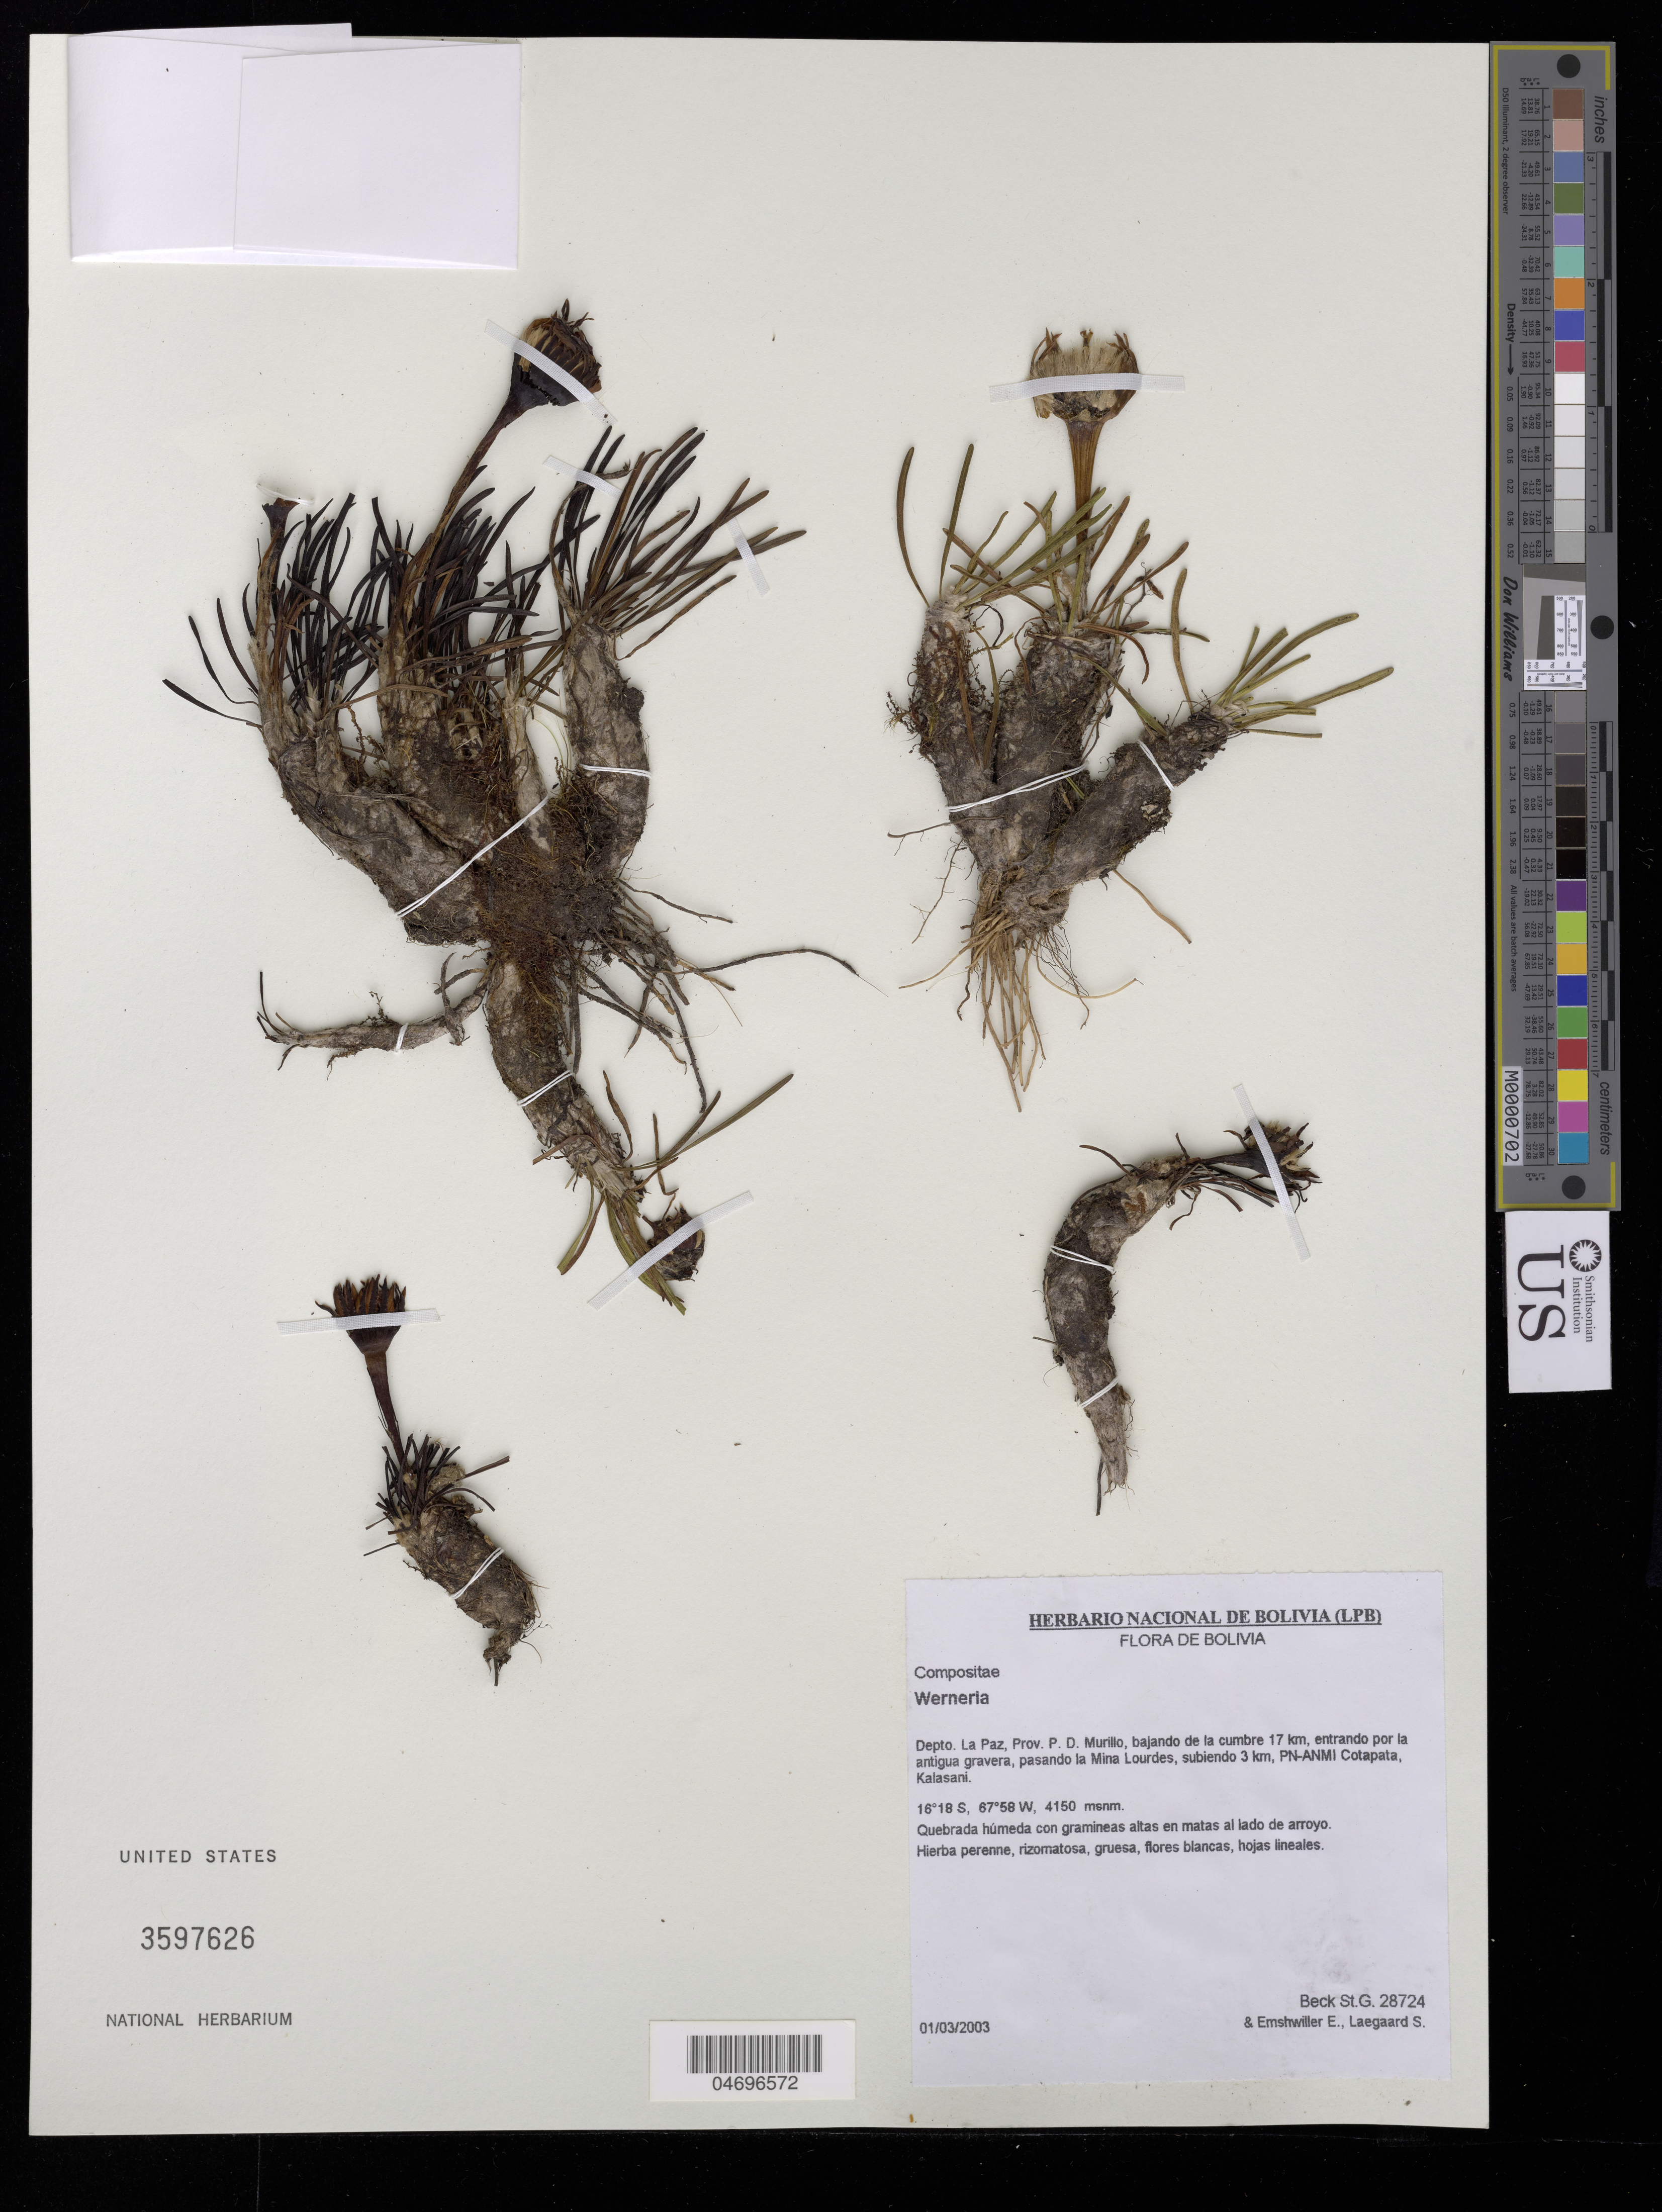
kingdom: Plantae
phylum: Tracheophyta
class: Magnoliopsida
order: Asterales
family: Asteraceae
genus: Werneria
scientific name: Werneria sp.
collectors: S. G. Beck, E. Emshwiller & Laegaard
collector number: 28724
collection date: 2003-03-01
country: Bolivia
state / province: La Paz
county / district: P.D. Murillo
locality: Kalasani, bajando de la cumbre 17 km, entrando por la anttigua gravera, pasando la Mino Lourdes, subiendo 3 km, PN-ANMI Cotapata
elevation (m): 4150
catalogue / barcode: US 3597626